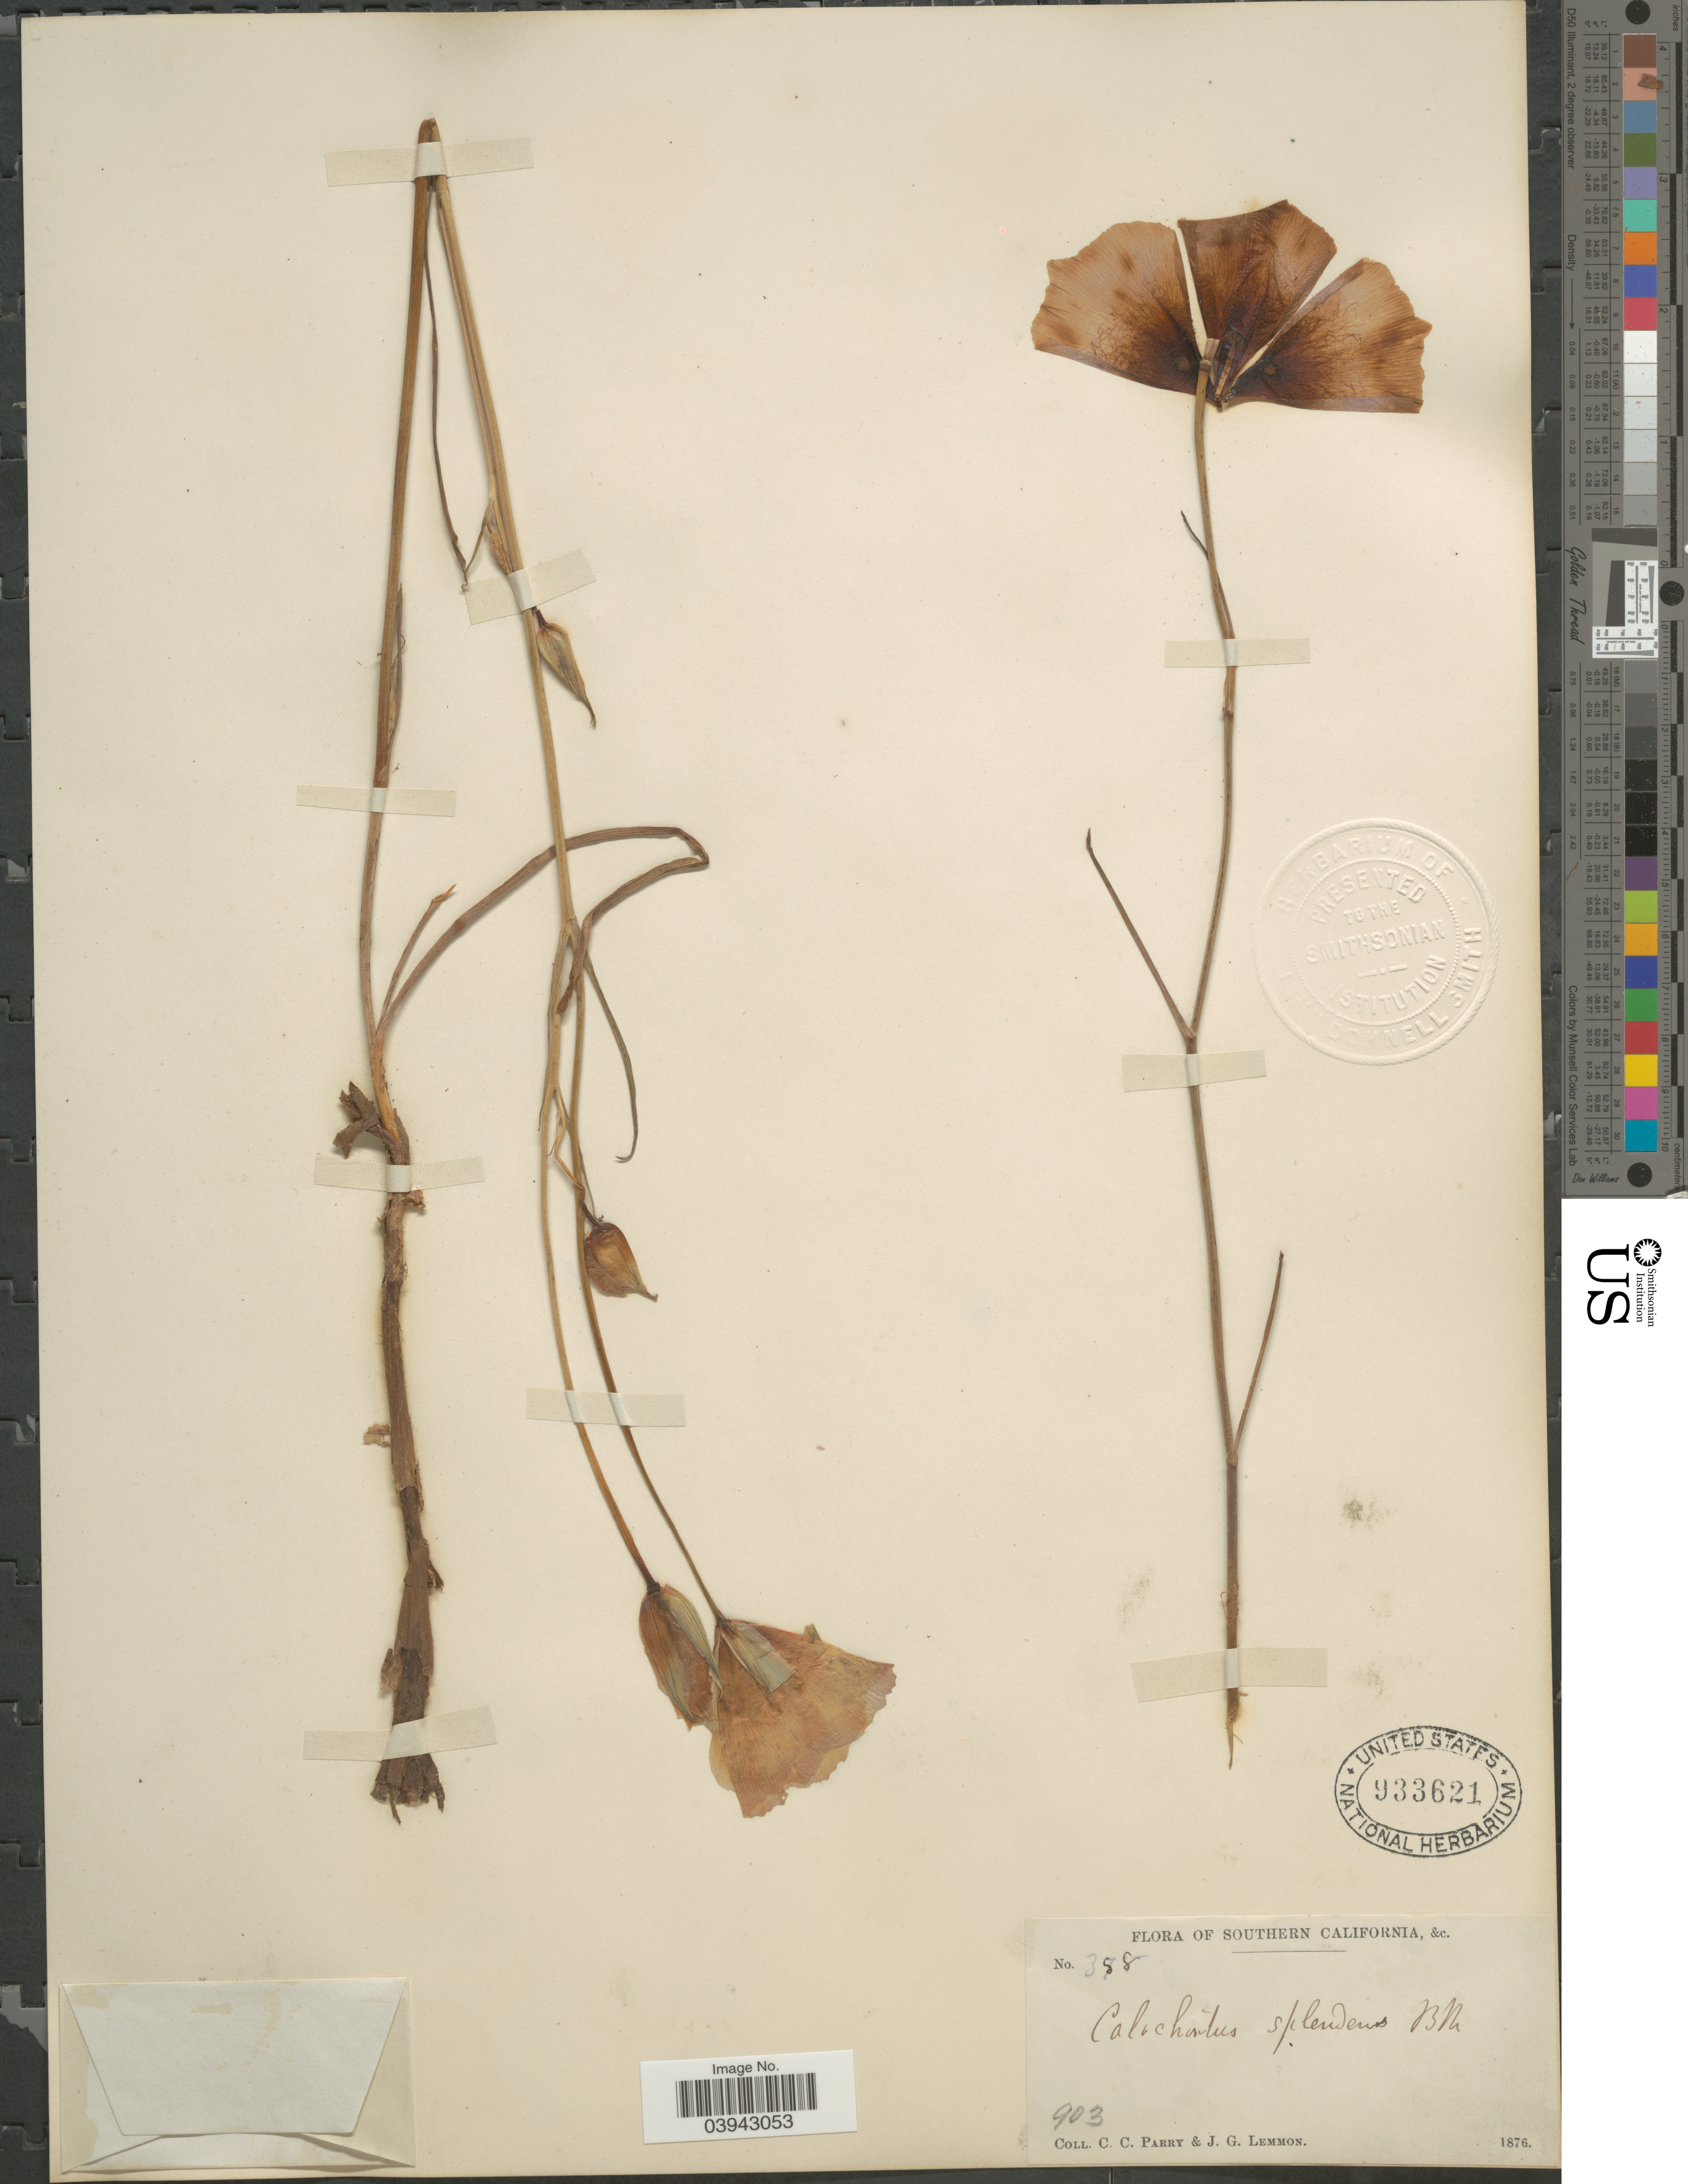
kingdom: Plantae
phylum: Tracheophyta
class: Liliopsida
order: Liliales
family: Liliaceae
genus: Calochortus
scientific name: Calochortus splendens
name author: Douglas ex Benth.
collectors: C. C. Parry & J. Lemmon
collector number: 388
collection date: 1876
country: United States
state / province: California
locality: Southern California.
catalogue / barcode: US 933621